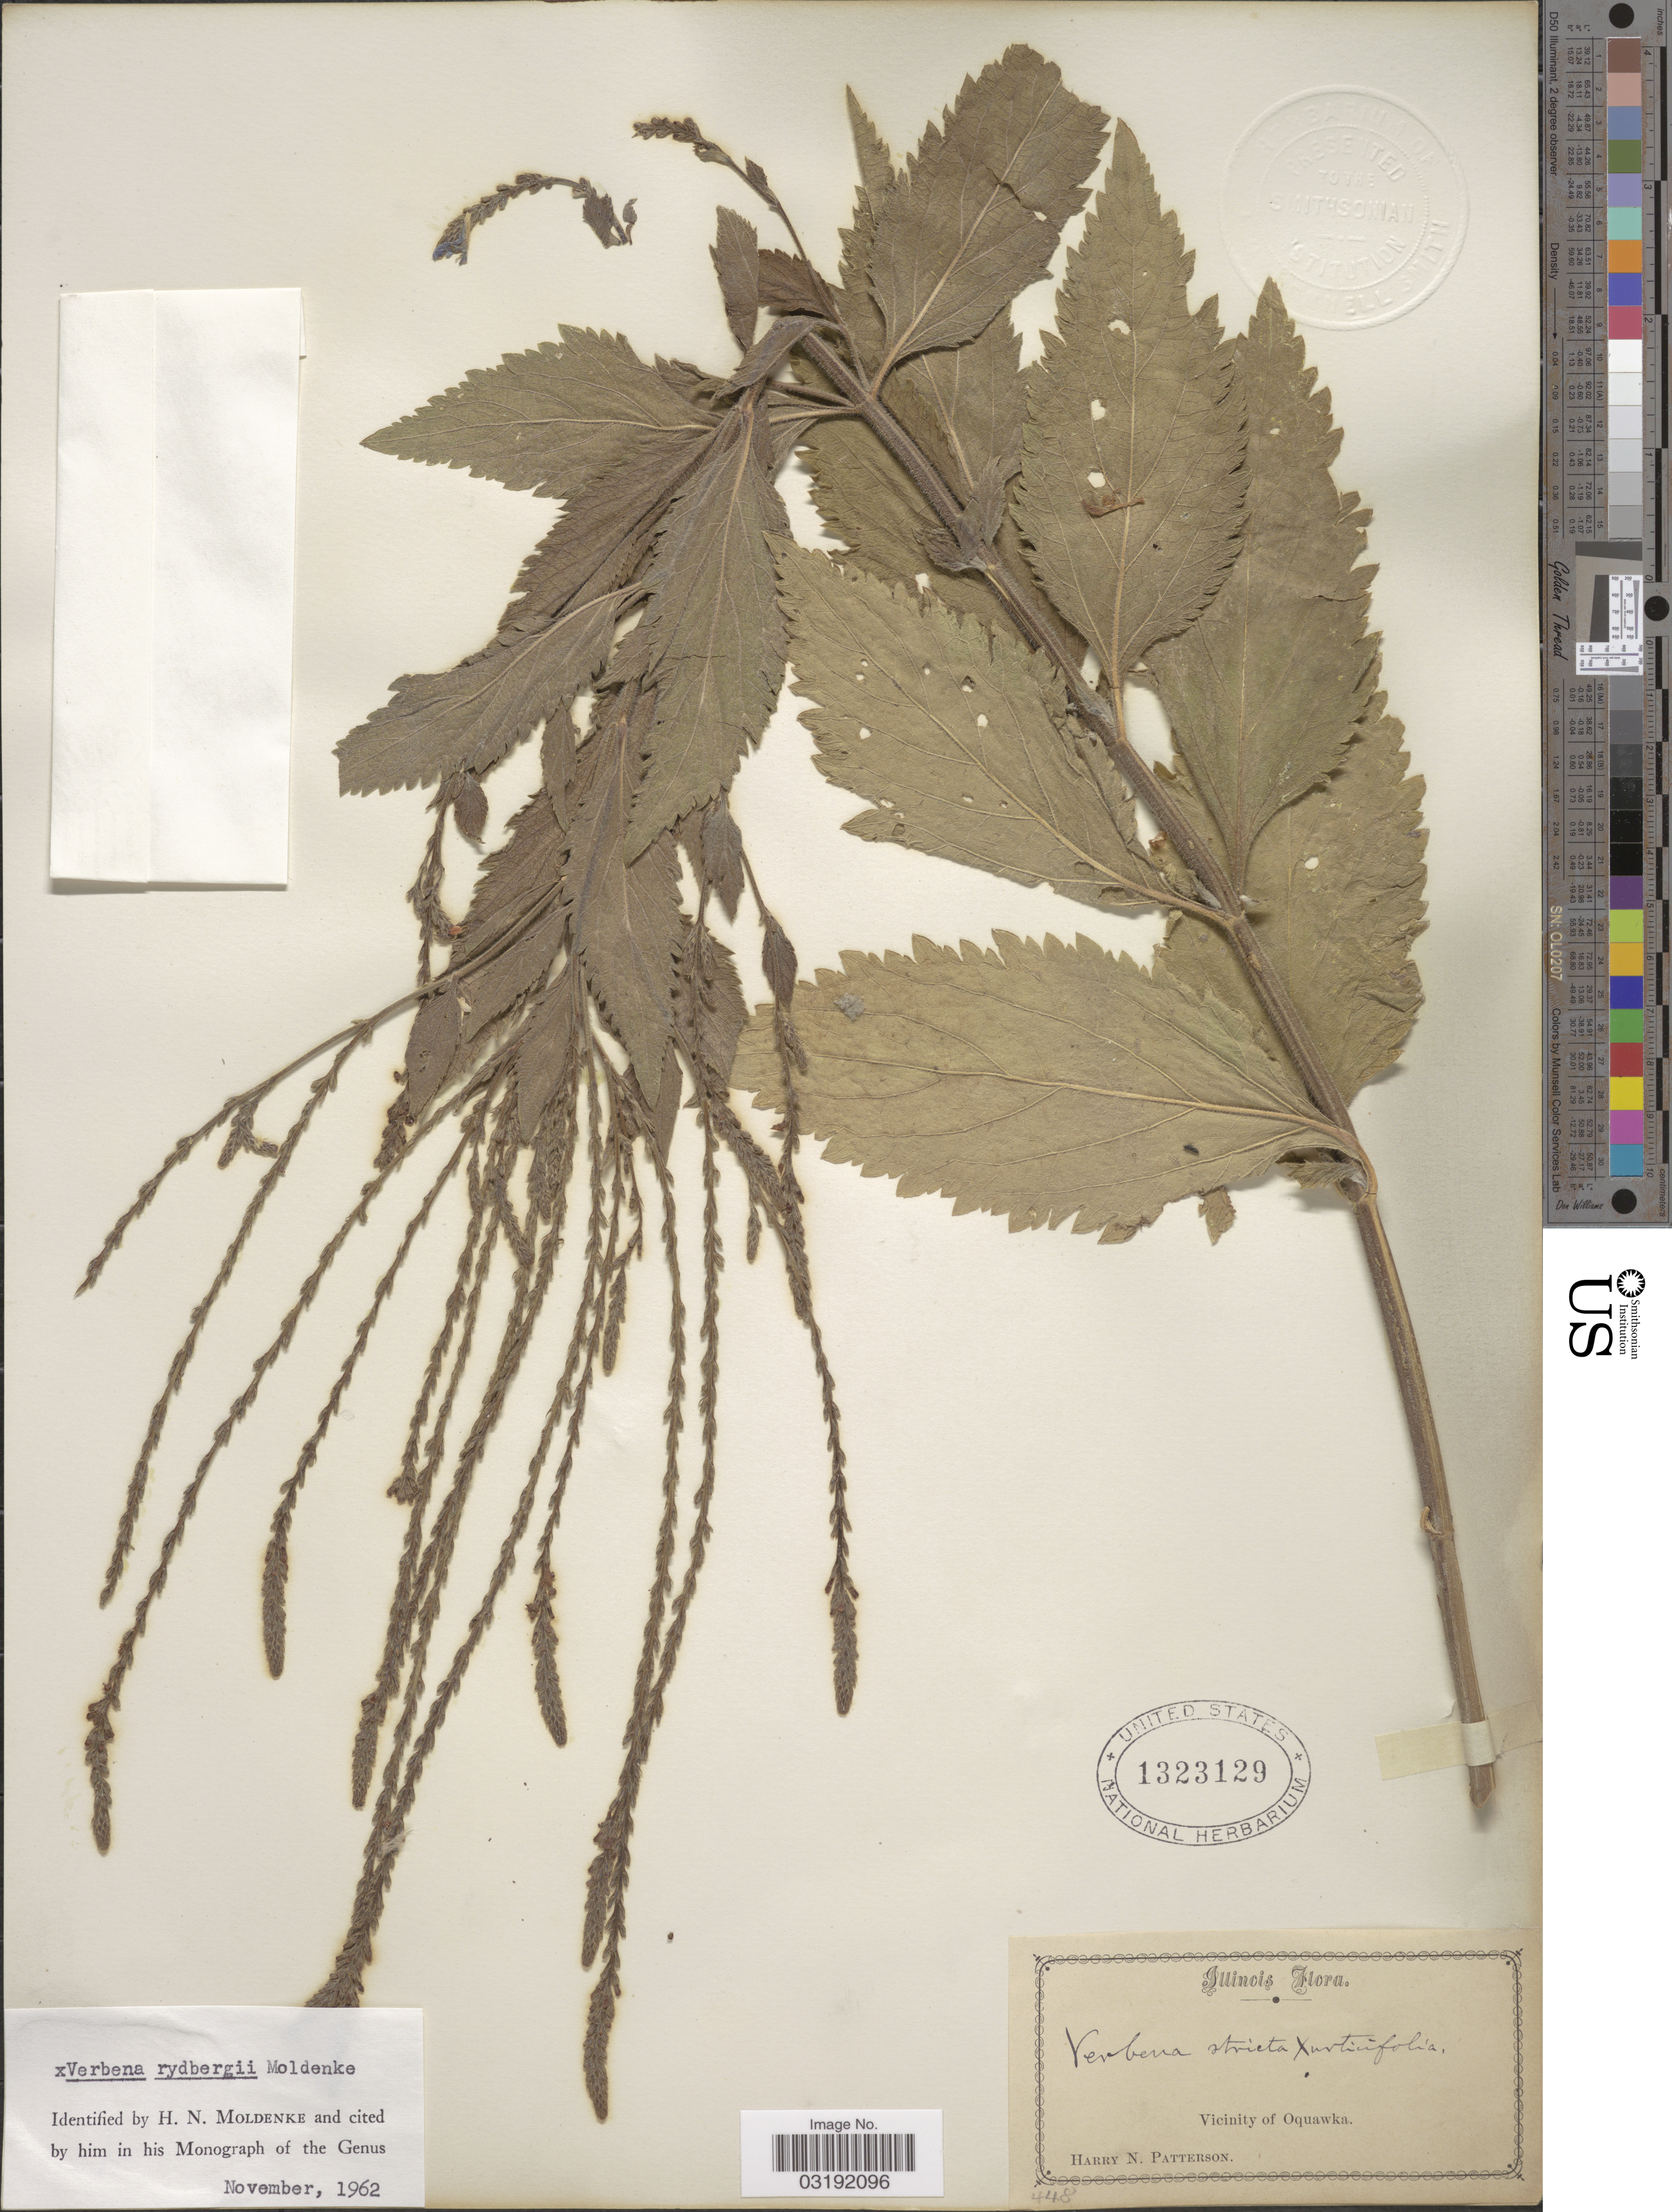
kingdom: Plantae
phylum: Tracheophyta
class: Magnoliopsida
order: Lamiales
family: Verbenaceae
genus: Verbena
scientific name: Verbena rydbergii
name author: Moldenke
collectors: H. N. Patterson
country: United States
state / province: Illinois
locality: Vicinity of Oquawka.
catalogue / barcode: US 1323129